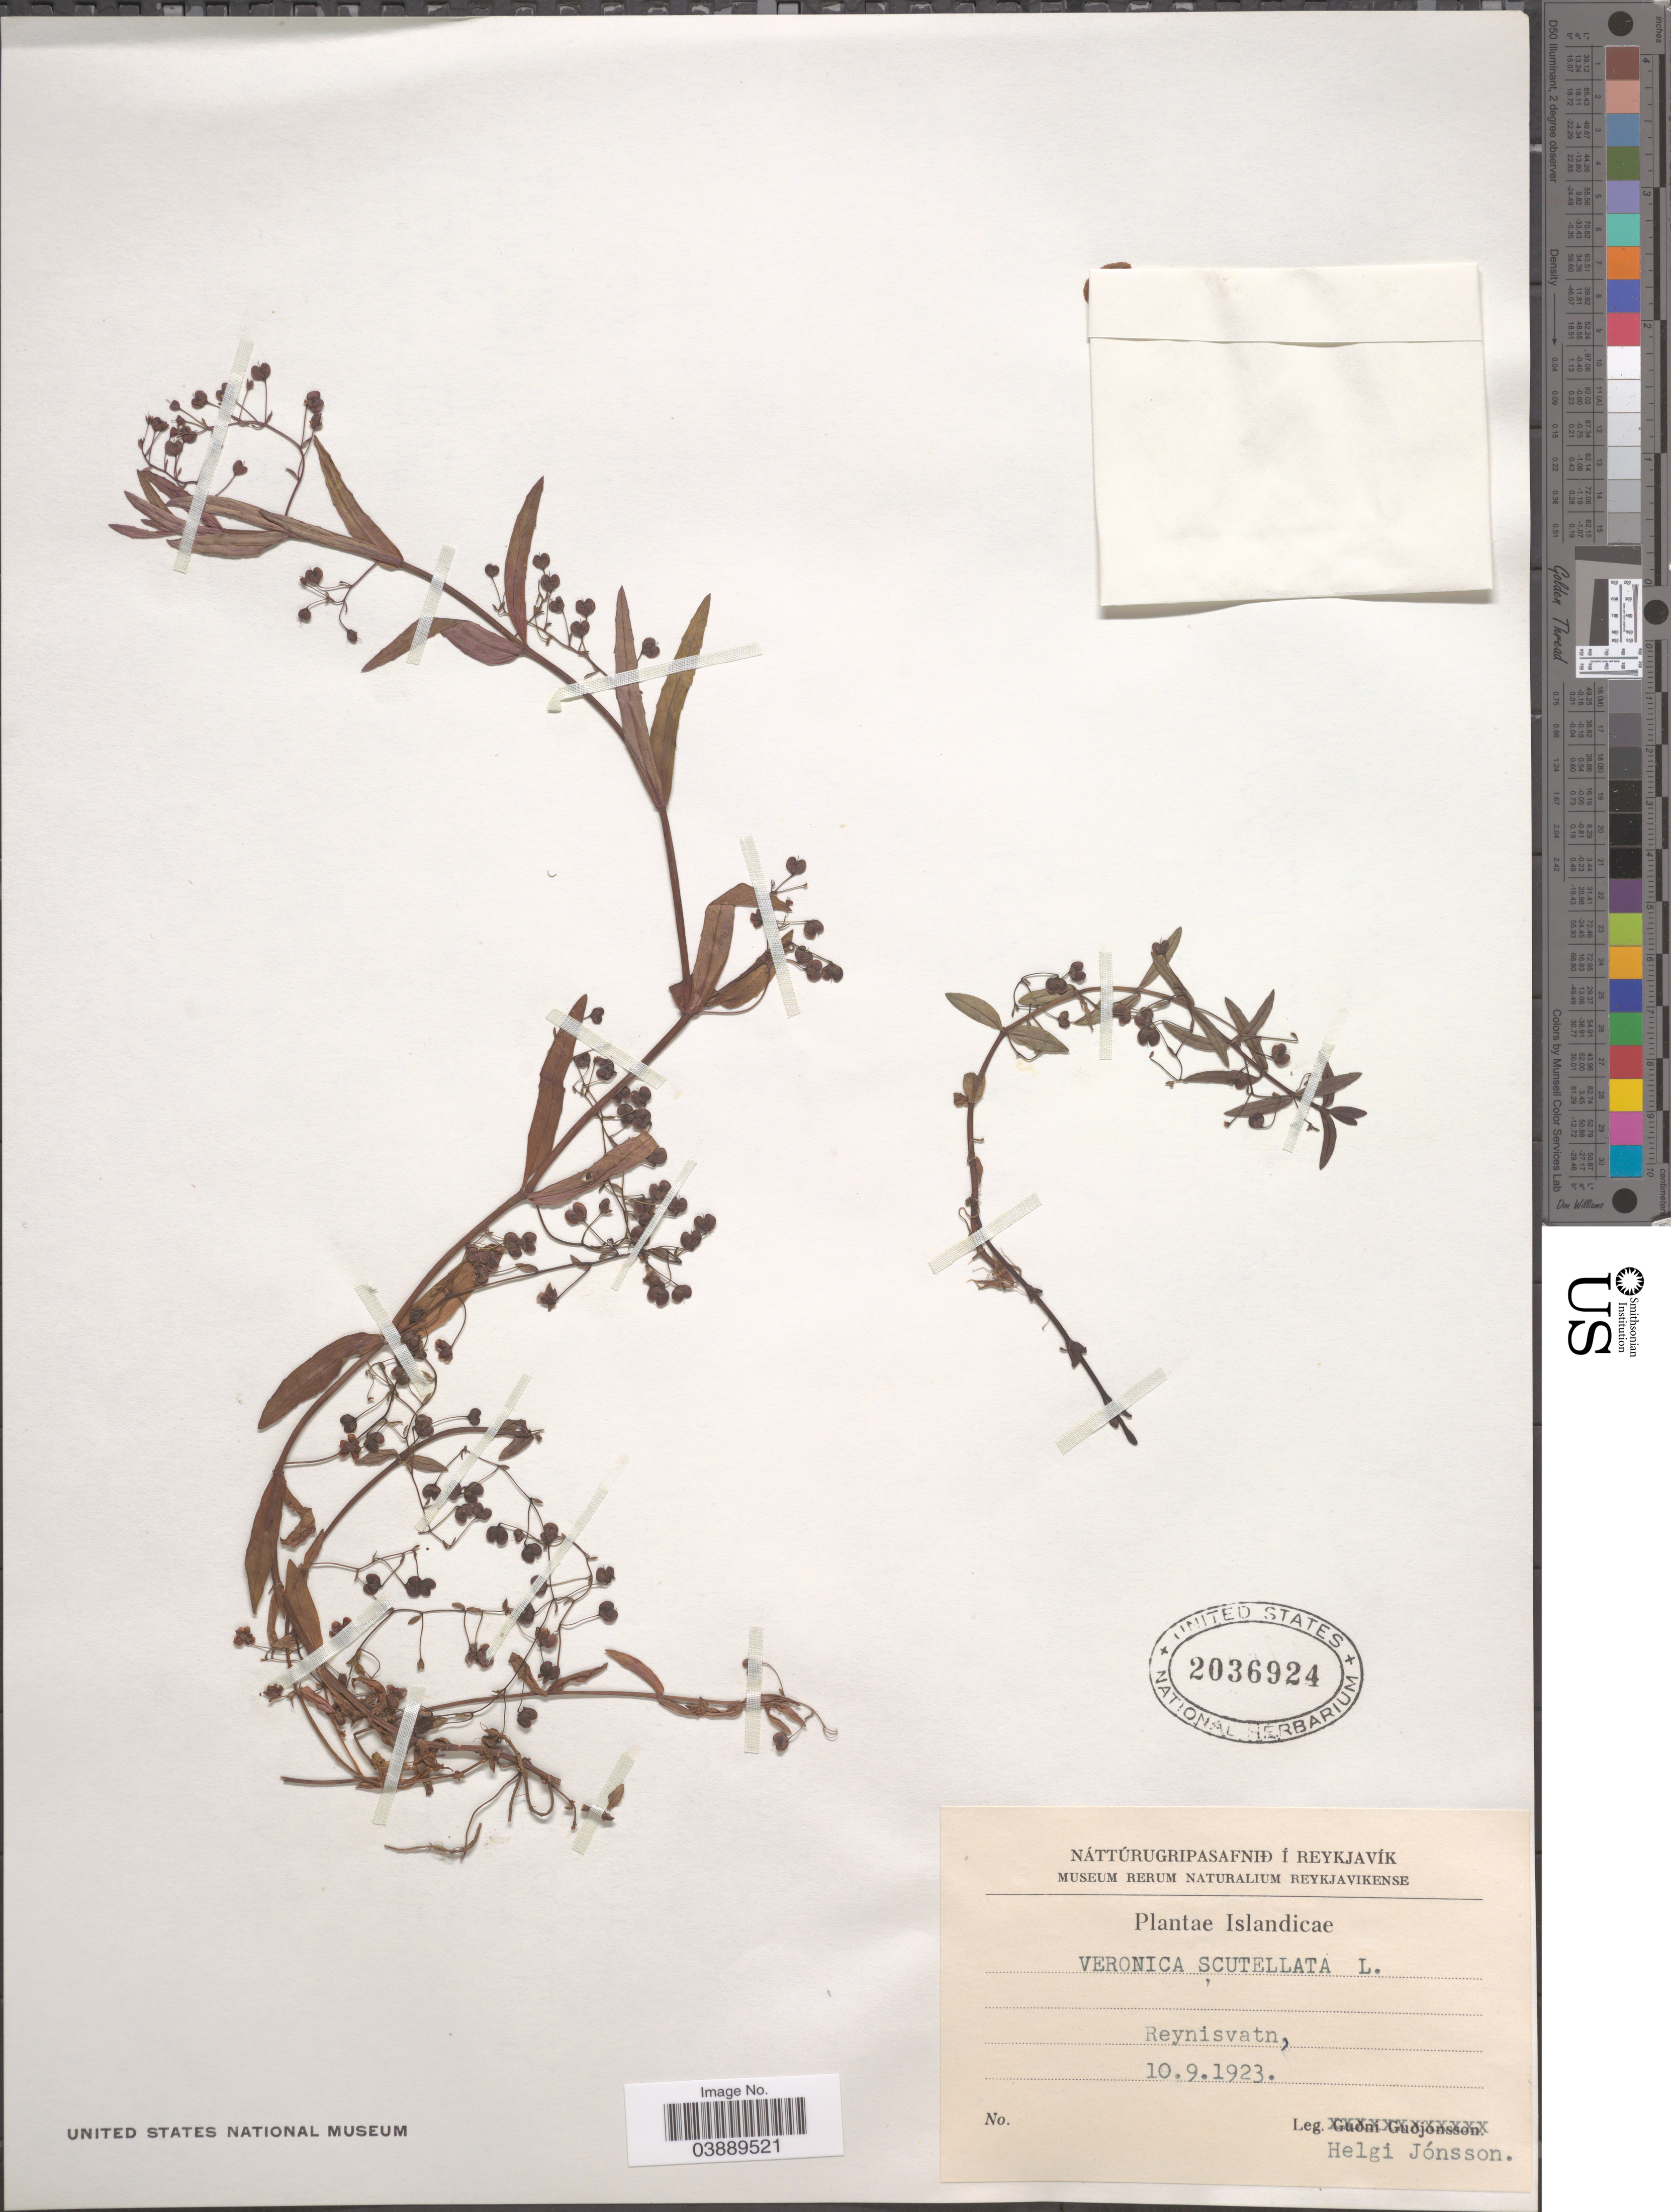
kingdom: Plantae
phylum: Tracheophyta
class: Magnoliopsida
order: Lamiales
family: Plantaginaceae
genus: Veronica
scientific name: Veronica scutellata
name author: L.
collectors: H. Jónsson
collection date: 1923-09-10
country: Iceland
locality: Reynisvatn.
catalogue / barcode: US 2036924